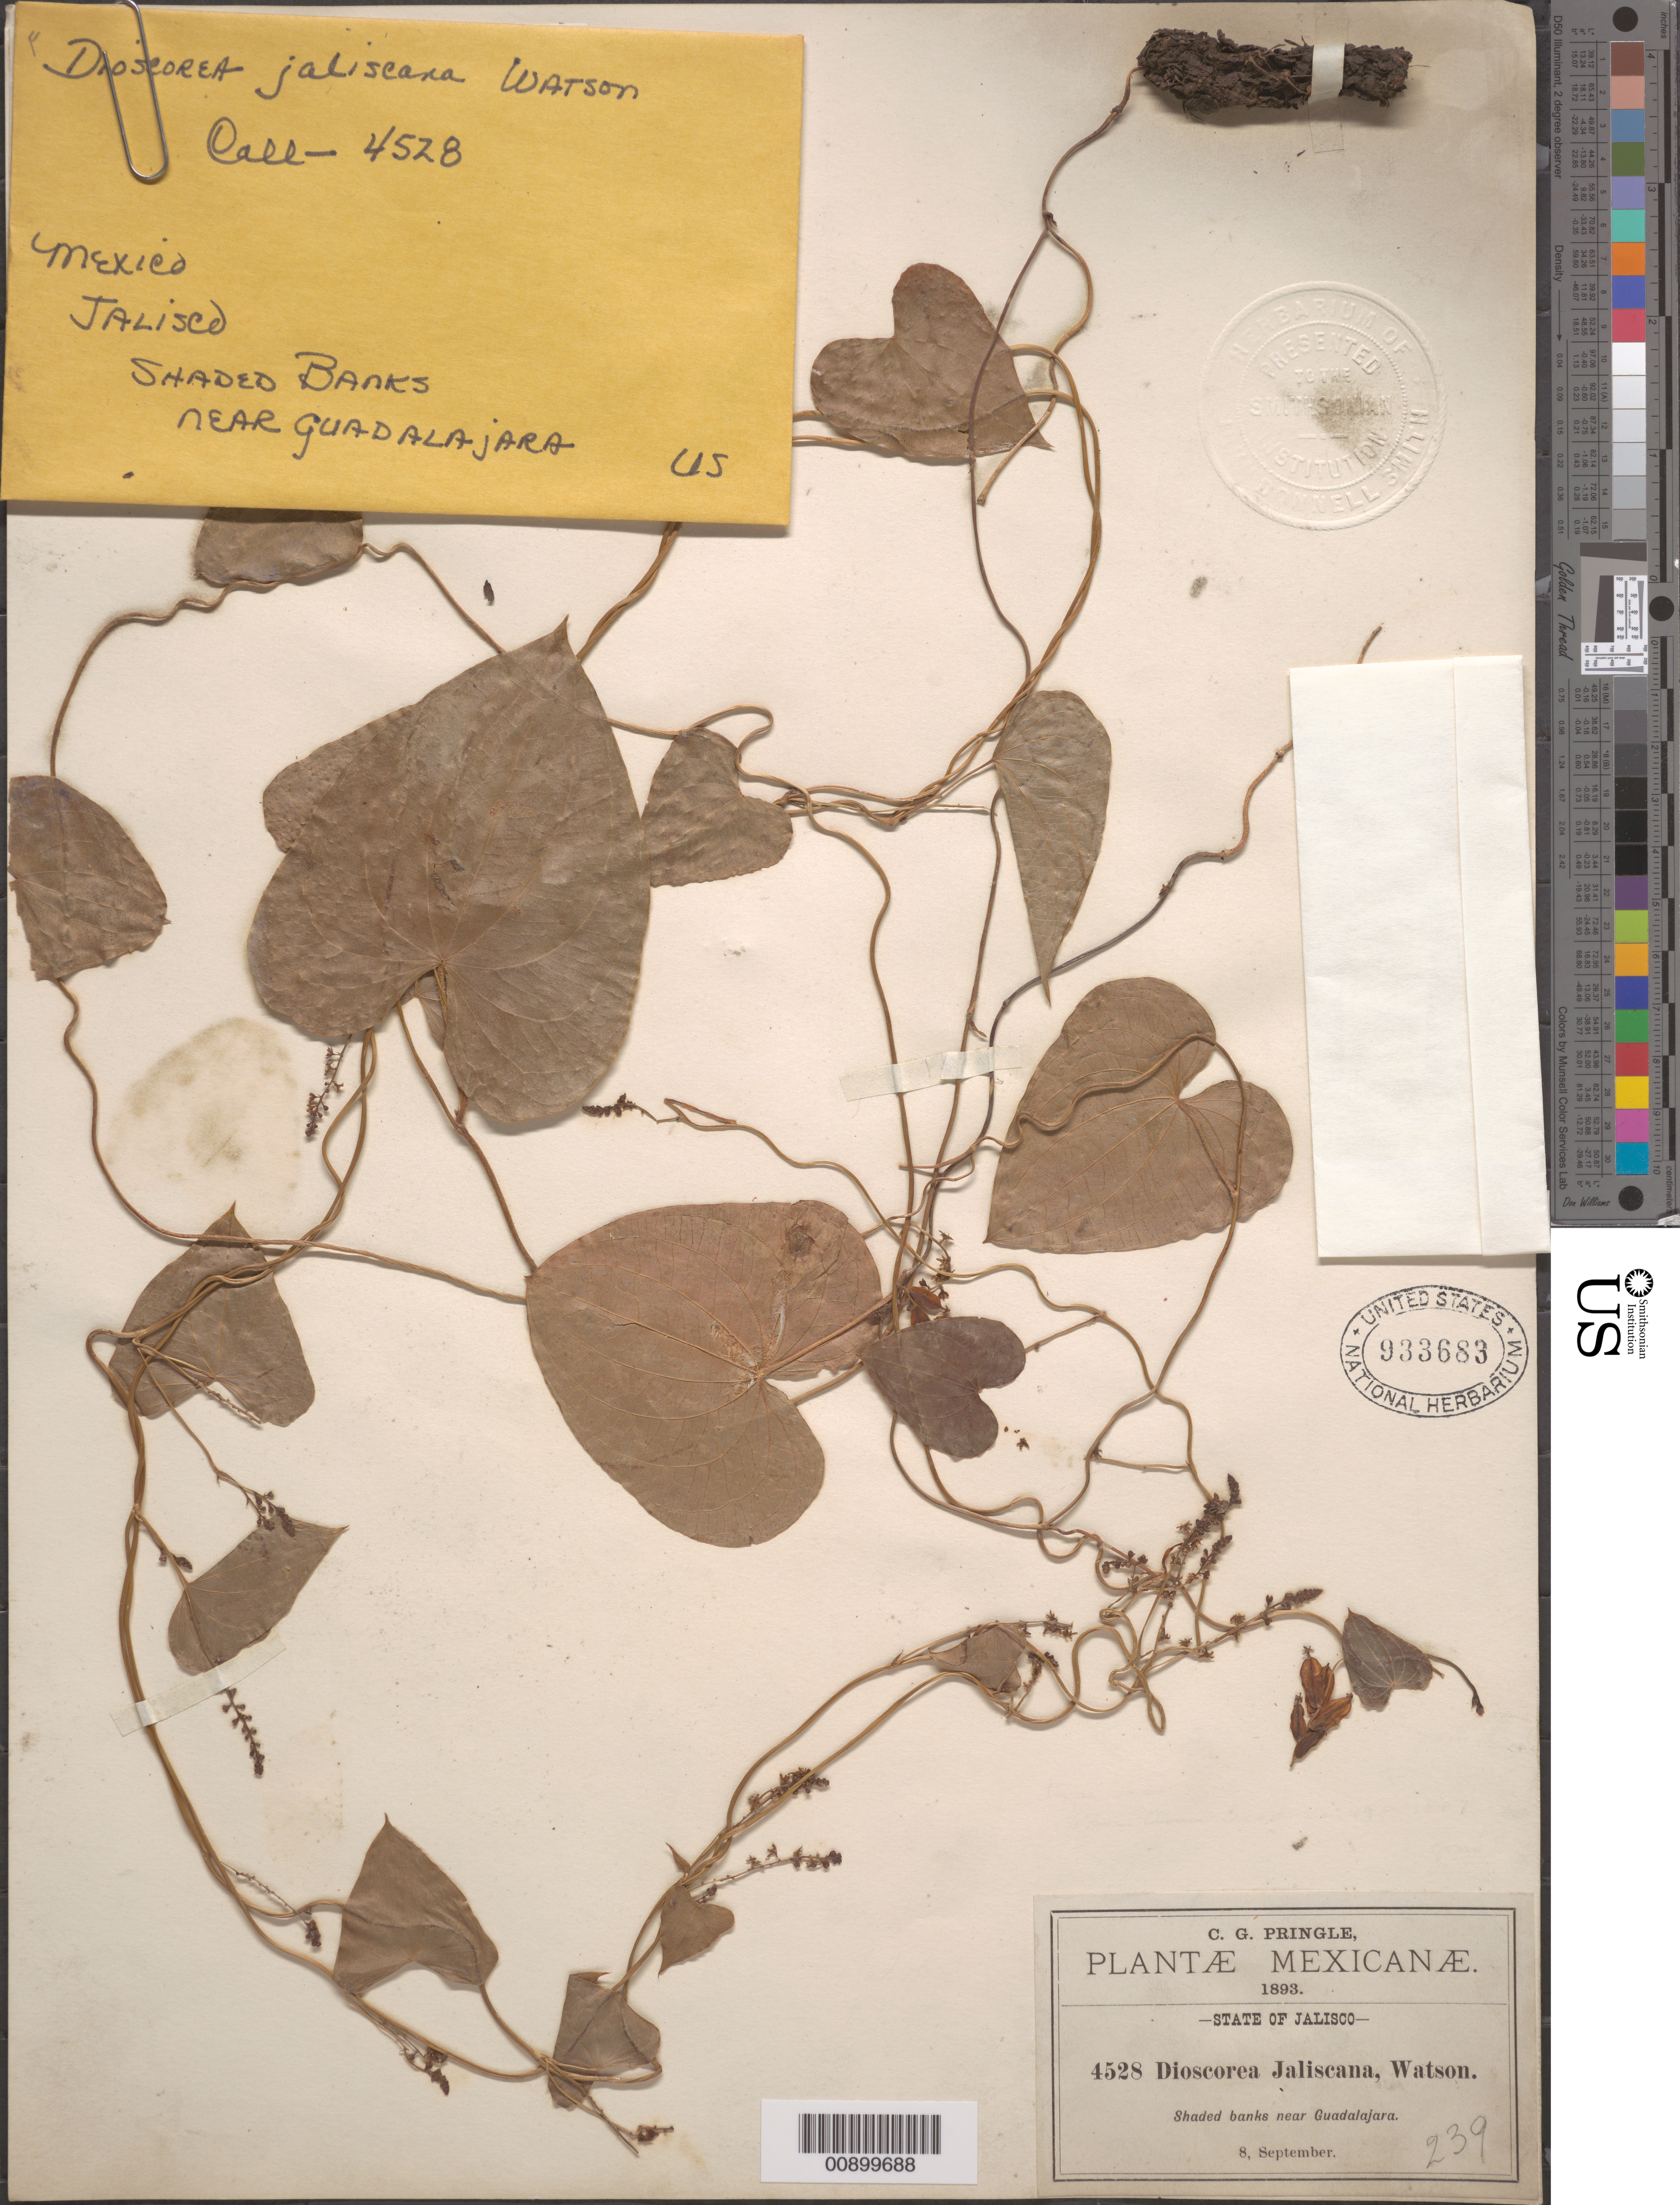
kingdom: Plantae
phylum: Tracheophyta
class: Liliopsida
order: Dioscoreales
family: Dioscoreaceae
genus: Dioscorea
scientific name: Dioscorea jaliscana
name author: S. Watson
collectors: C. G. Pringle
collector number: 4528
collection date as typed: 08 Sep 1893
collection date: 1893-09-08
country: Mexico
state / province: Jalisco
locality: Near Guadalajara, Jalisco.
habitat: Shaded banks.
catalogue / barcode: US 933683